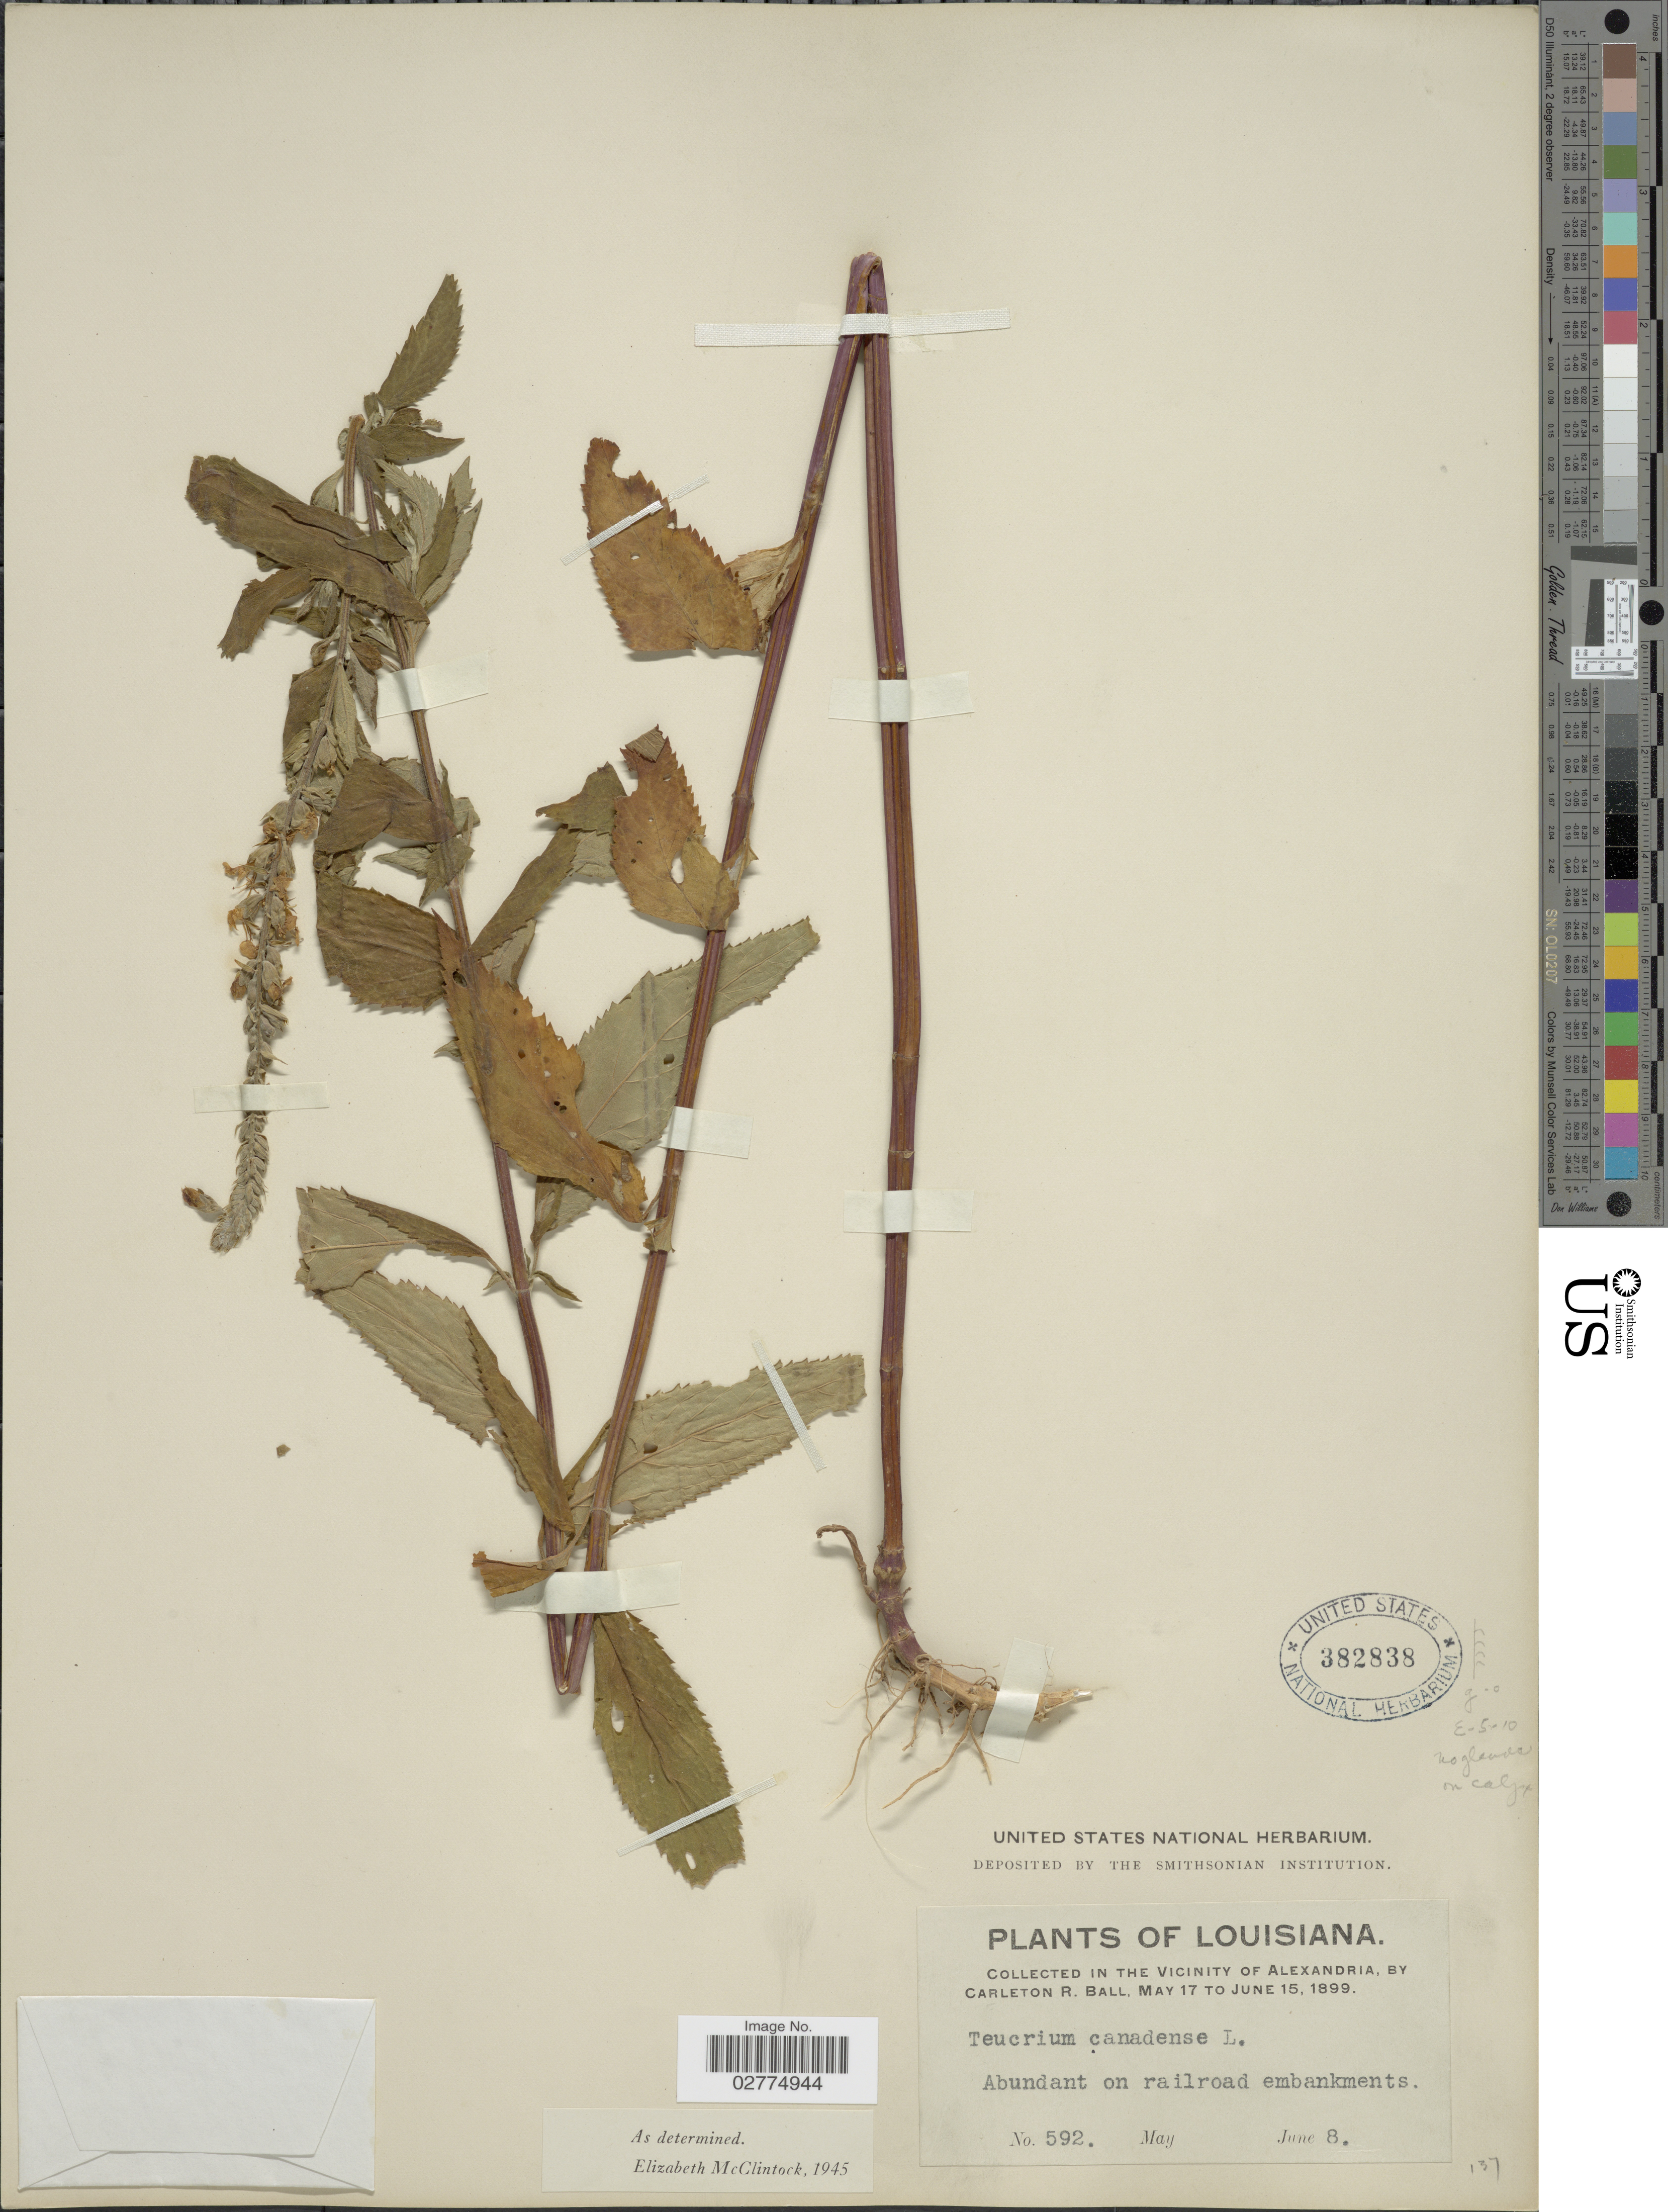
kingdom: Plantae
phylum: Tracheophyta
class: Magnoliopsida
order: Lamiales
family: Lamiaceae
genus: Teucrium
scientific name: Teucrium canadense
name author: L.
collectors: C. R. Ball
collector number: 592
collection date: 1899-06-08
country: United States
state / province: Louisiana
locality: In the Vicinity of Alexandria. Abundant on railroad embankments.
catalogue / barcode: US 382838